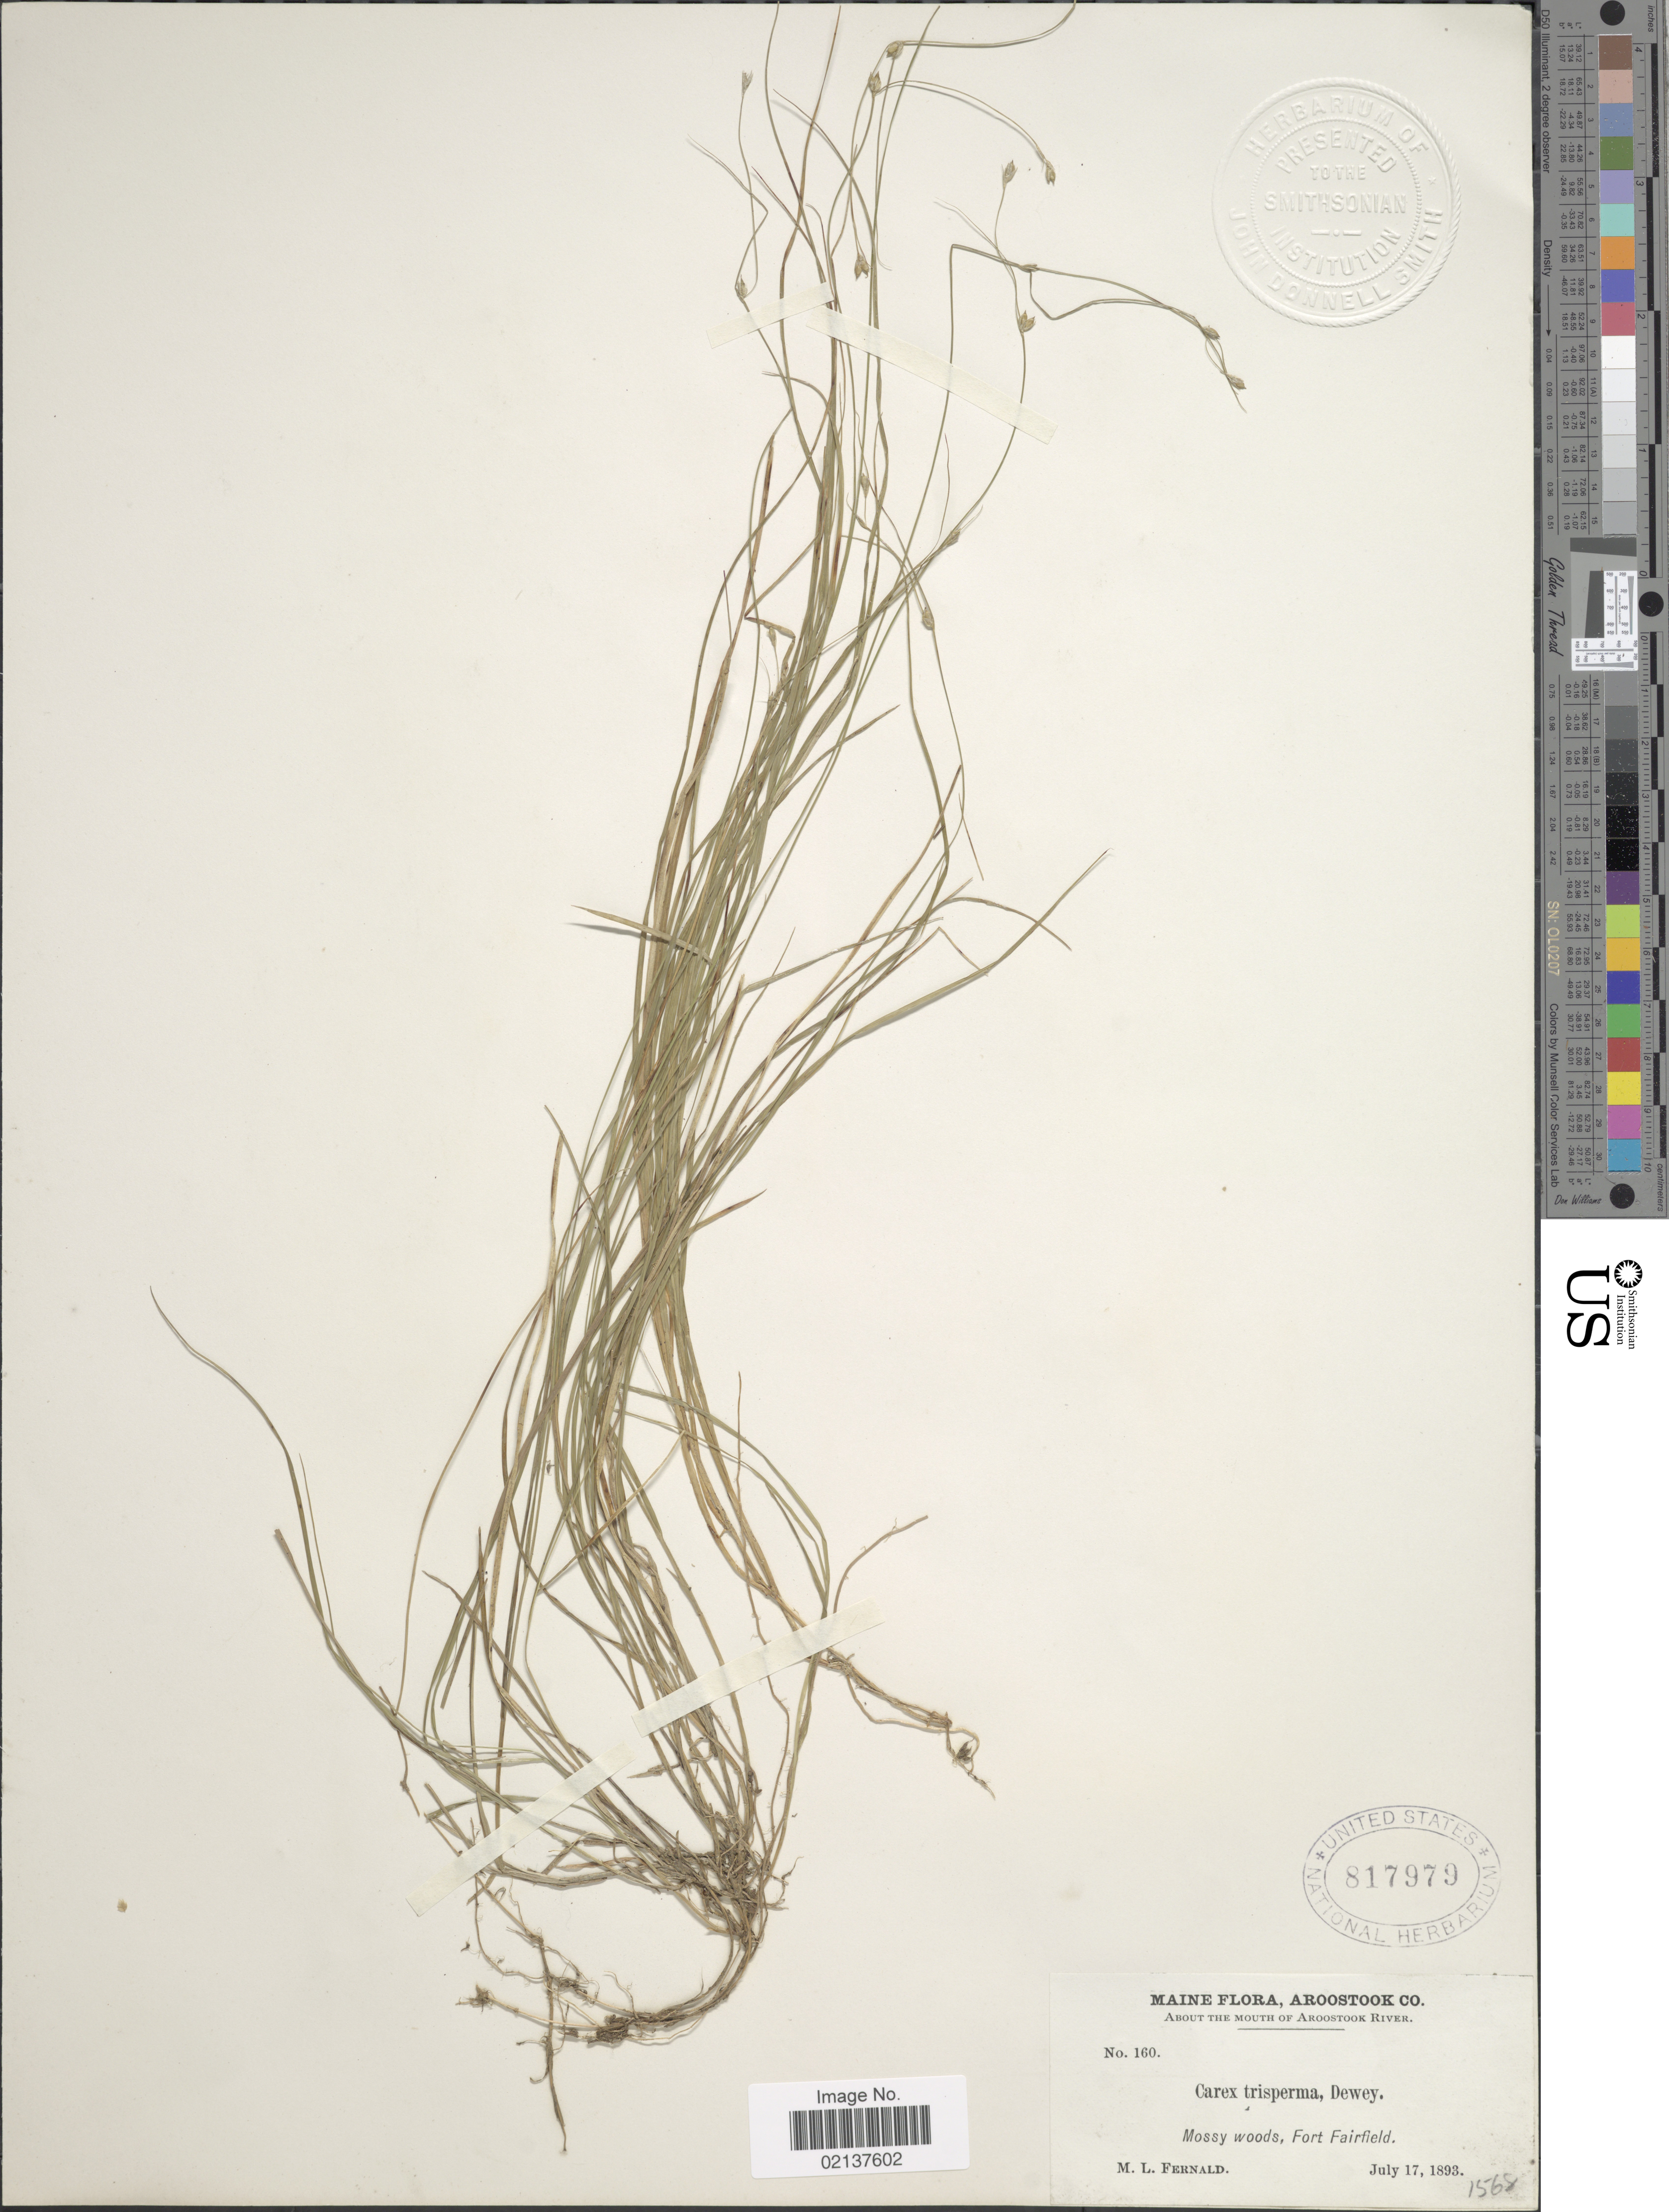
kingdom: Plantae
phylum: Tracheophyta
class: Liliopsida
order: Poales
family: Cyperaceae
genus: Carex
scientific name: Carex trisperma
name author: Dewey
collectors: M. L. Fernald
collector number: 160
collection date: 1893-07-17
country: United States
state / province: Maine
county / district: Aroostook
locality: Aroostook Co, about the mouth of Aroostook River, Fort Fairfield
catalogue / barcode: US 817979